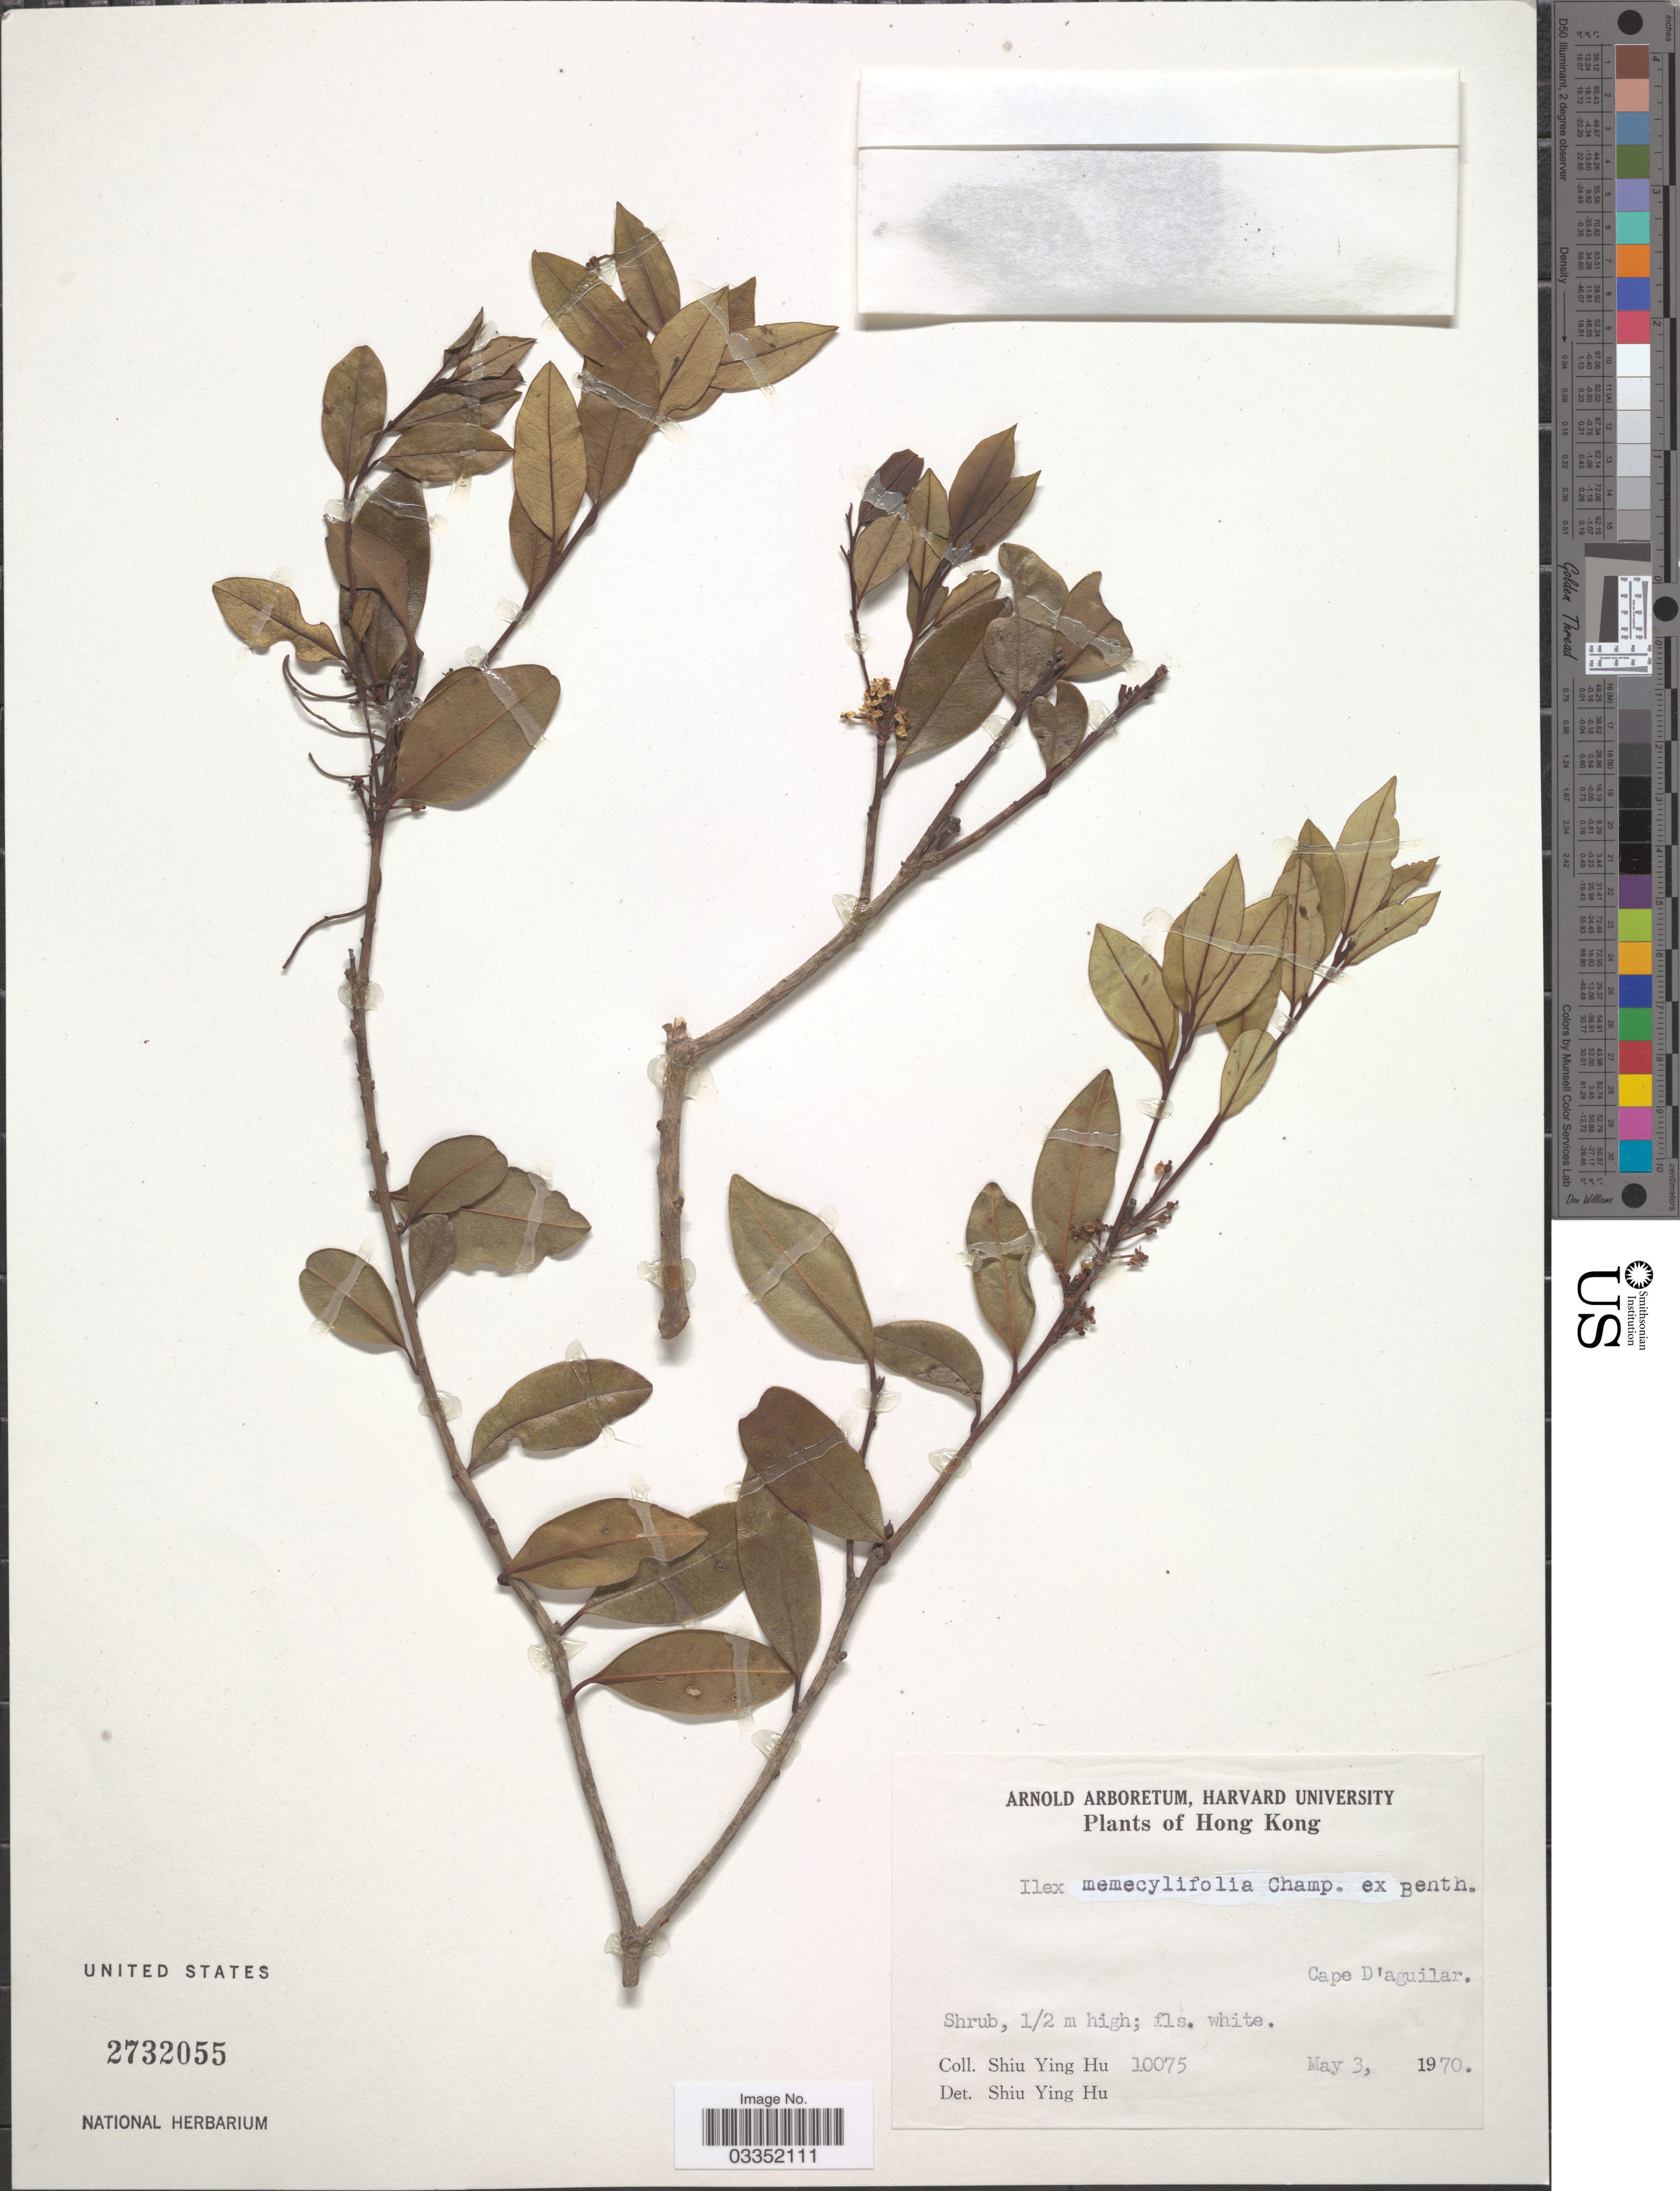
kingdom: Plantae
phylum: Tracheophyta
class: Magnoliopsida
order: Aquifoliales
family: Aquifoliaceae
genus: Ilex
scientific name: Ilex memecylifolia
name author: Champ. ex Benth.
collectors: S. Y. Hu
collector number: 10075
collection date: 1970-05-03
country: China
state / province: Hong Kong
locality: Cape D'aguilar.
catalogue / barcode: US 2732055